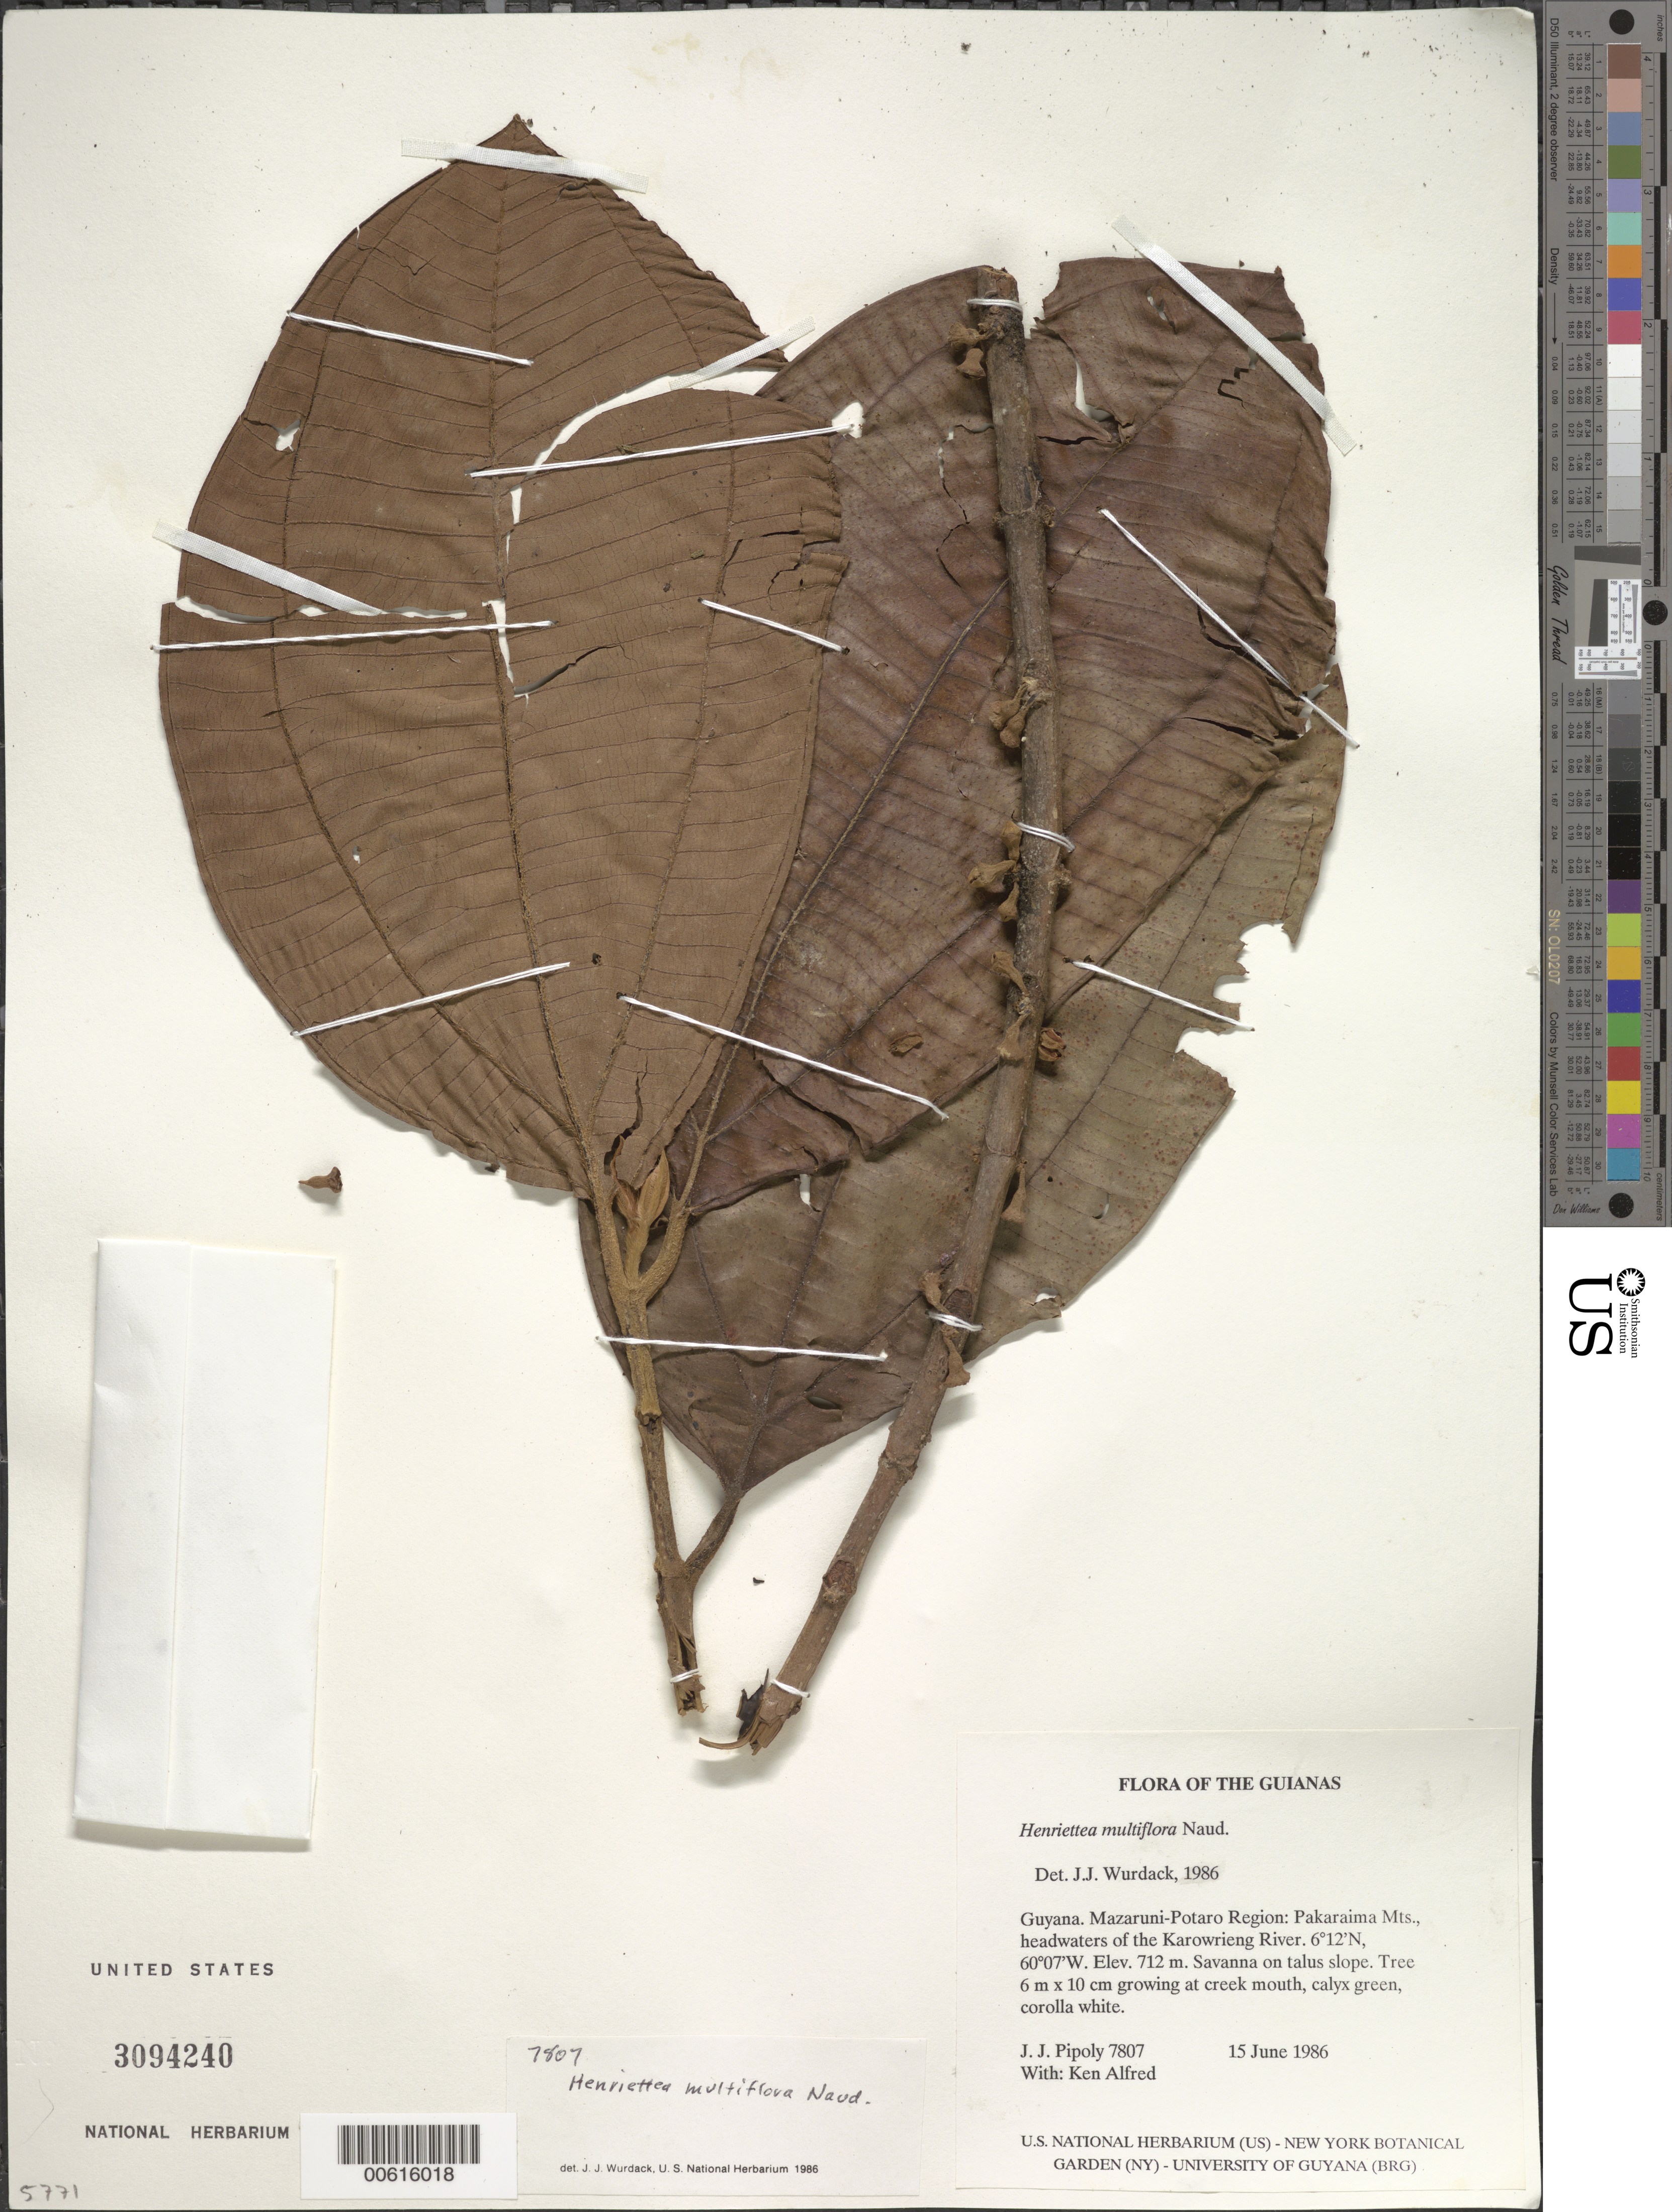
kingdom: Plantae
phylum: Tracheophyta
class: Magnoliopsida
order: Myrtales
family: Melastomataceae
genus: Henriettea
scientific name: Henriettea multiflora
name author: Naudin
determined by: Wurdack, John J., (US), US (UNITED STATES)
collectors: J. J. Pipoly & K. Alfred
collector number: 7807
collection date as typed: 15 June 1986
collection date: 1986-06-15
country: Guyana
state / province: Cuyuni-Mazaruni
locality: Pakaraima Mts., headwaters of the Karowrieng River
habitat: Savanna on talus slope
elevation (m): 712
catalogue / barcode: US 3094240